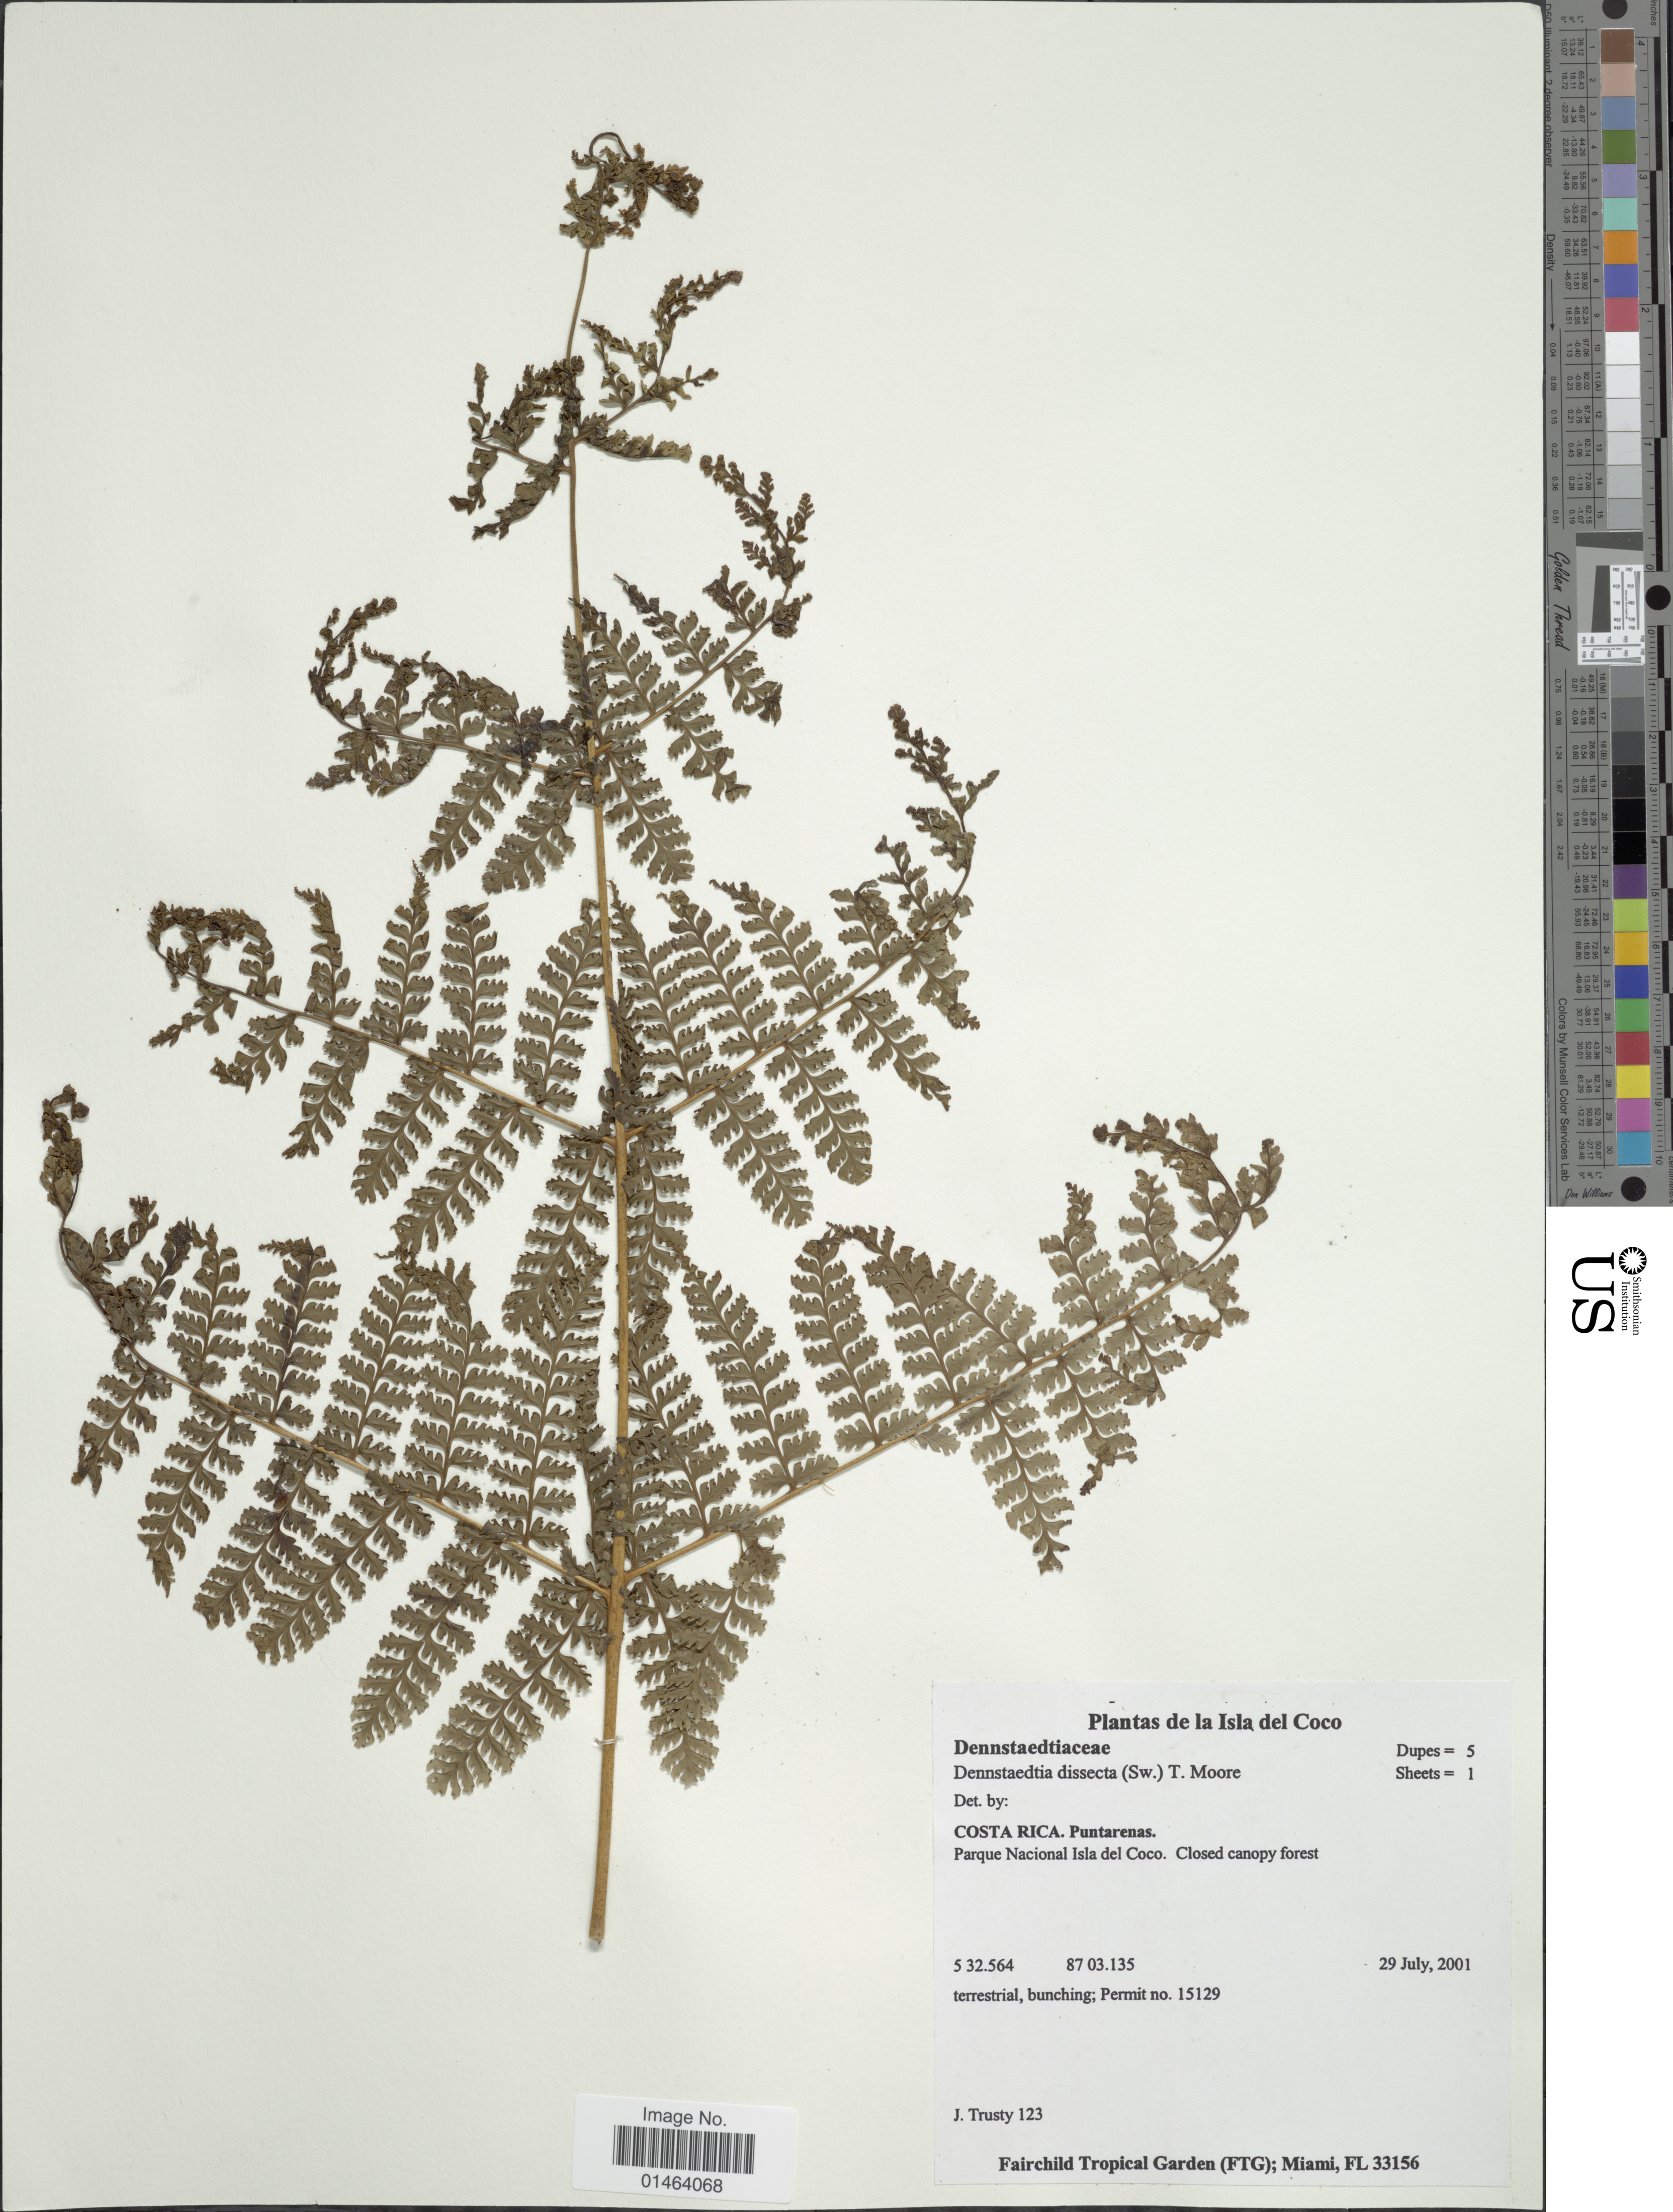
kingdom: Plantae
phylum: Tracheophyta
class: Polypodiopsida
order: Polypodiales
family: Dennstaedtiaceae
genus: Dennstaedtia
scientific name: Dennstaedtia dissecta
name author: (Sw.) T. Moore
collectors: J. Trusty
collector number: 123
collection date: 2001-07-29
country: Costa Rica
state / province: Puntarenas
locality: Costa Rica, Puntarenas, Parque Nacional Isla del Coco. Closed canopy forest.